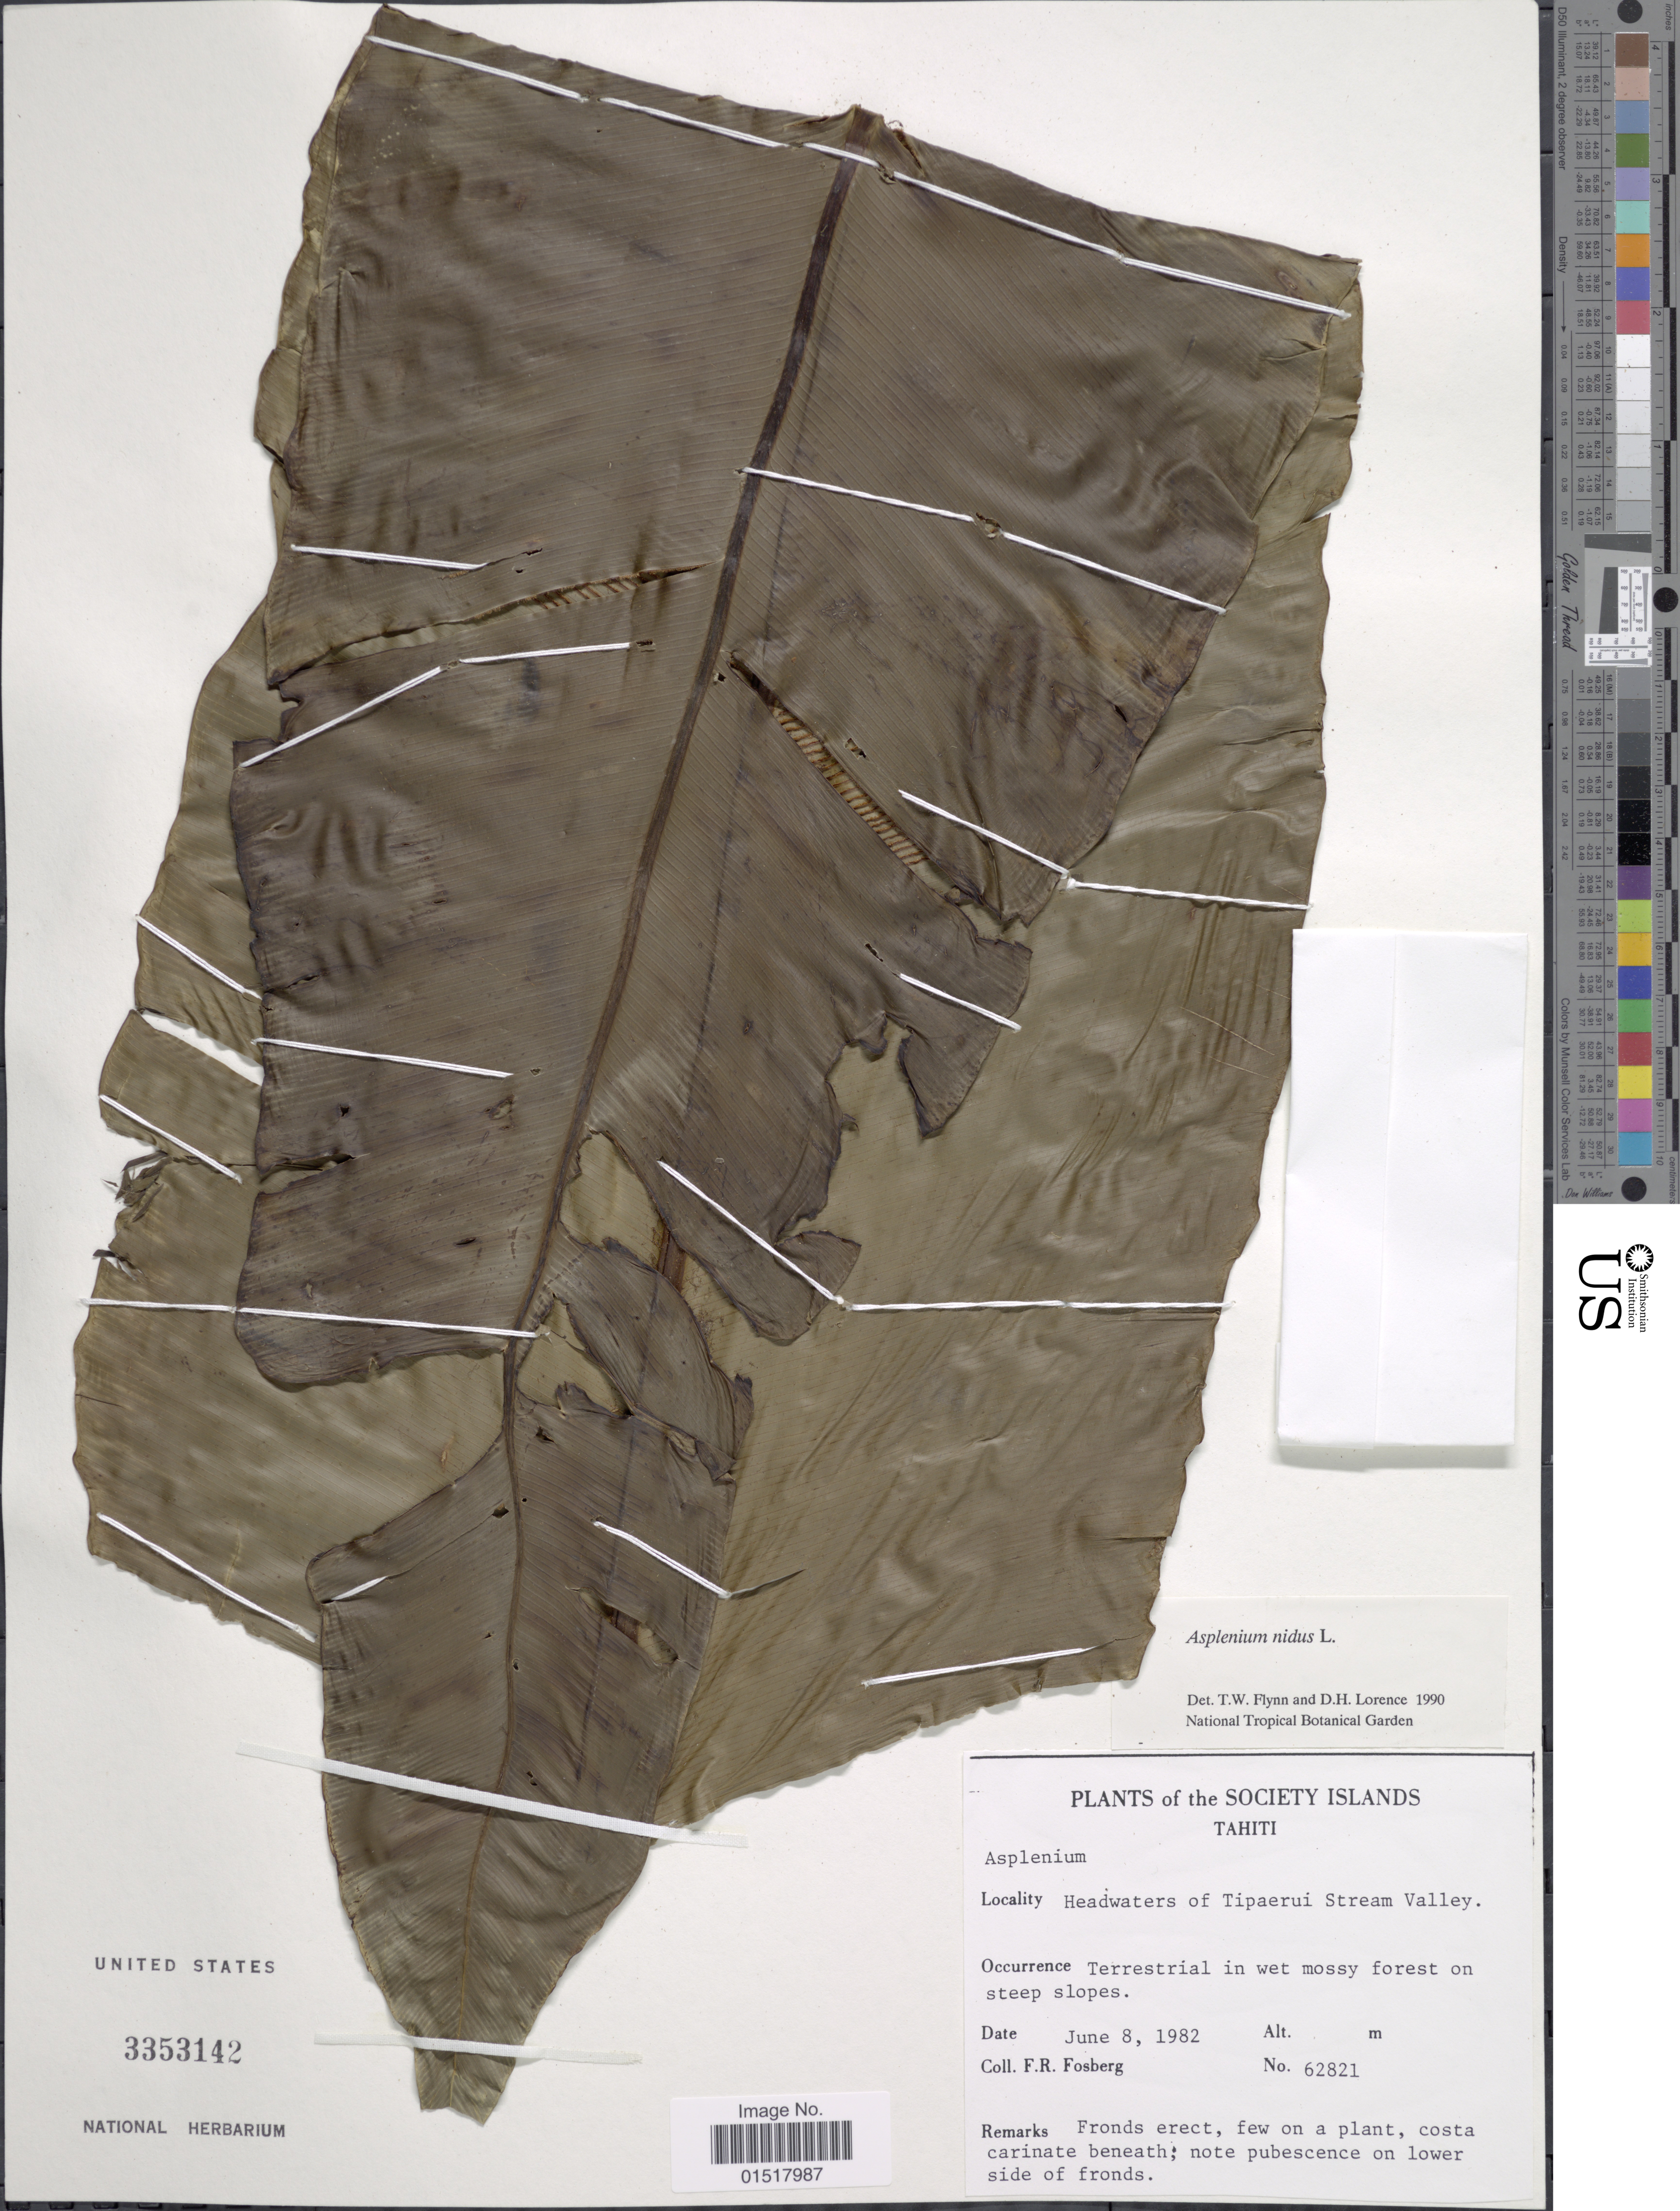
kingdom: Plantae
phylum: Tracheophyta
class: Polypodiopsida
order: Polypodiales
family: Aspleniaceae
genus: Asplenium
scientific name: Asplenium australasicum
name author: (Sm.) Hook.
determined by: Florence, J.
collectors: F. R. Fosberg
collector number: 62821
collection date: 1982-06-08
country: French Polynesia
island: Tahiti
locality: Society Islands. Tahiti. Headwaters of Tipaerui Stream Valley.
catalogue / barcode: US 3353142